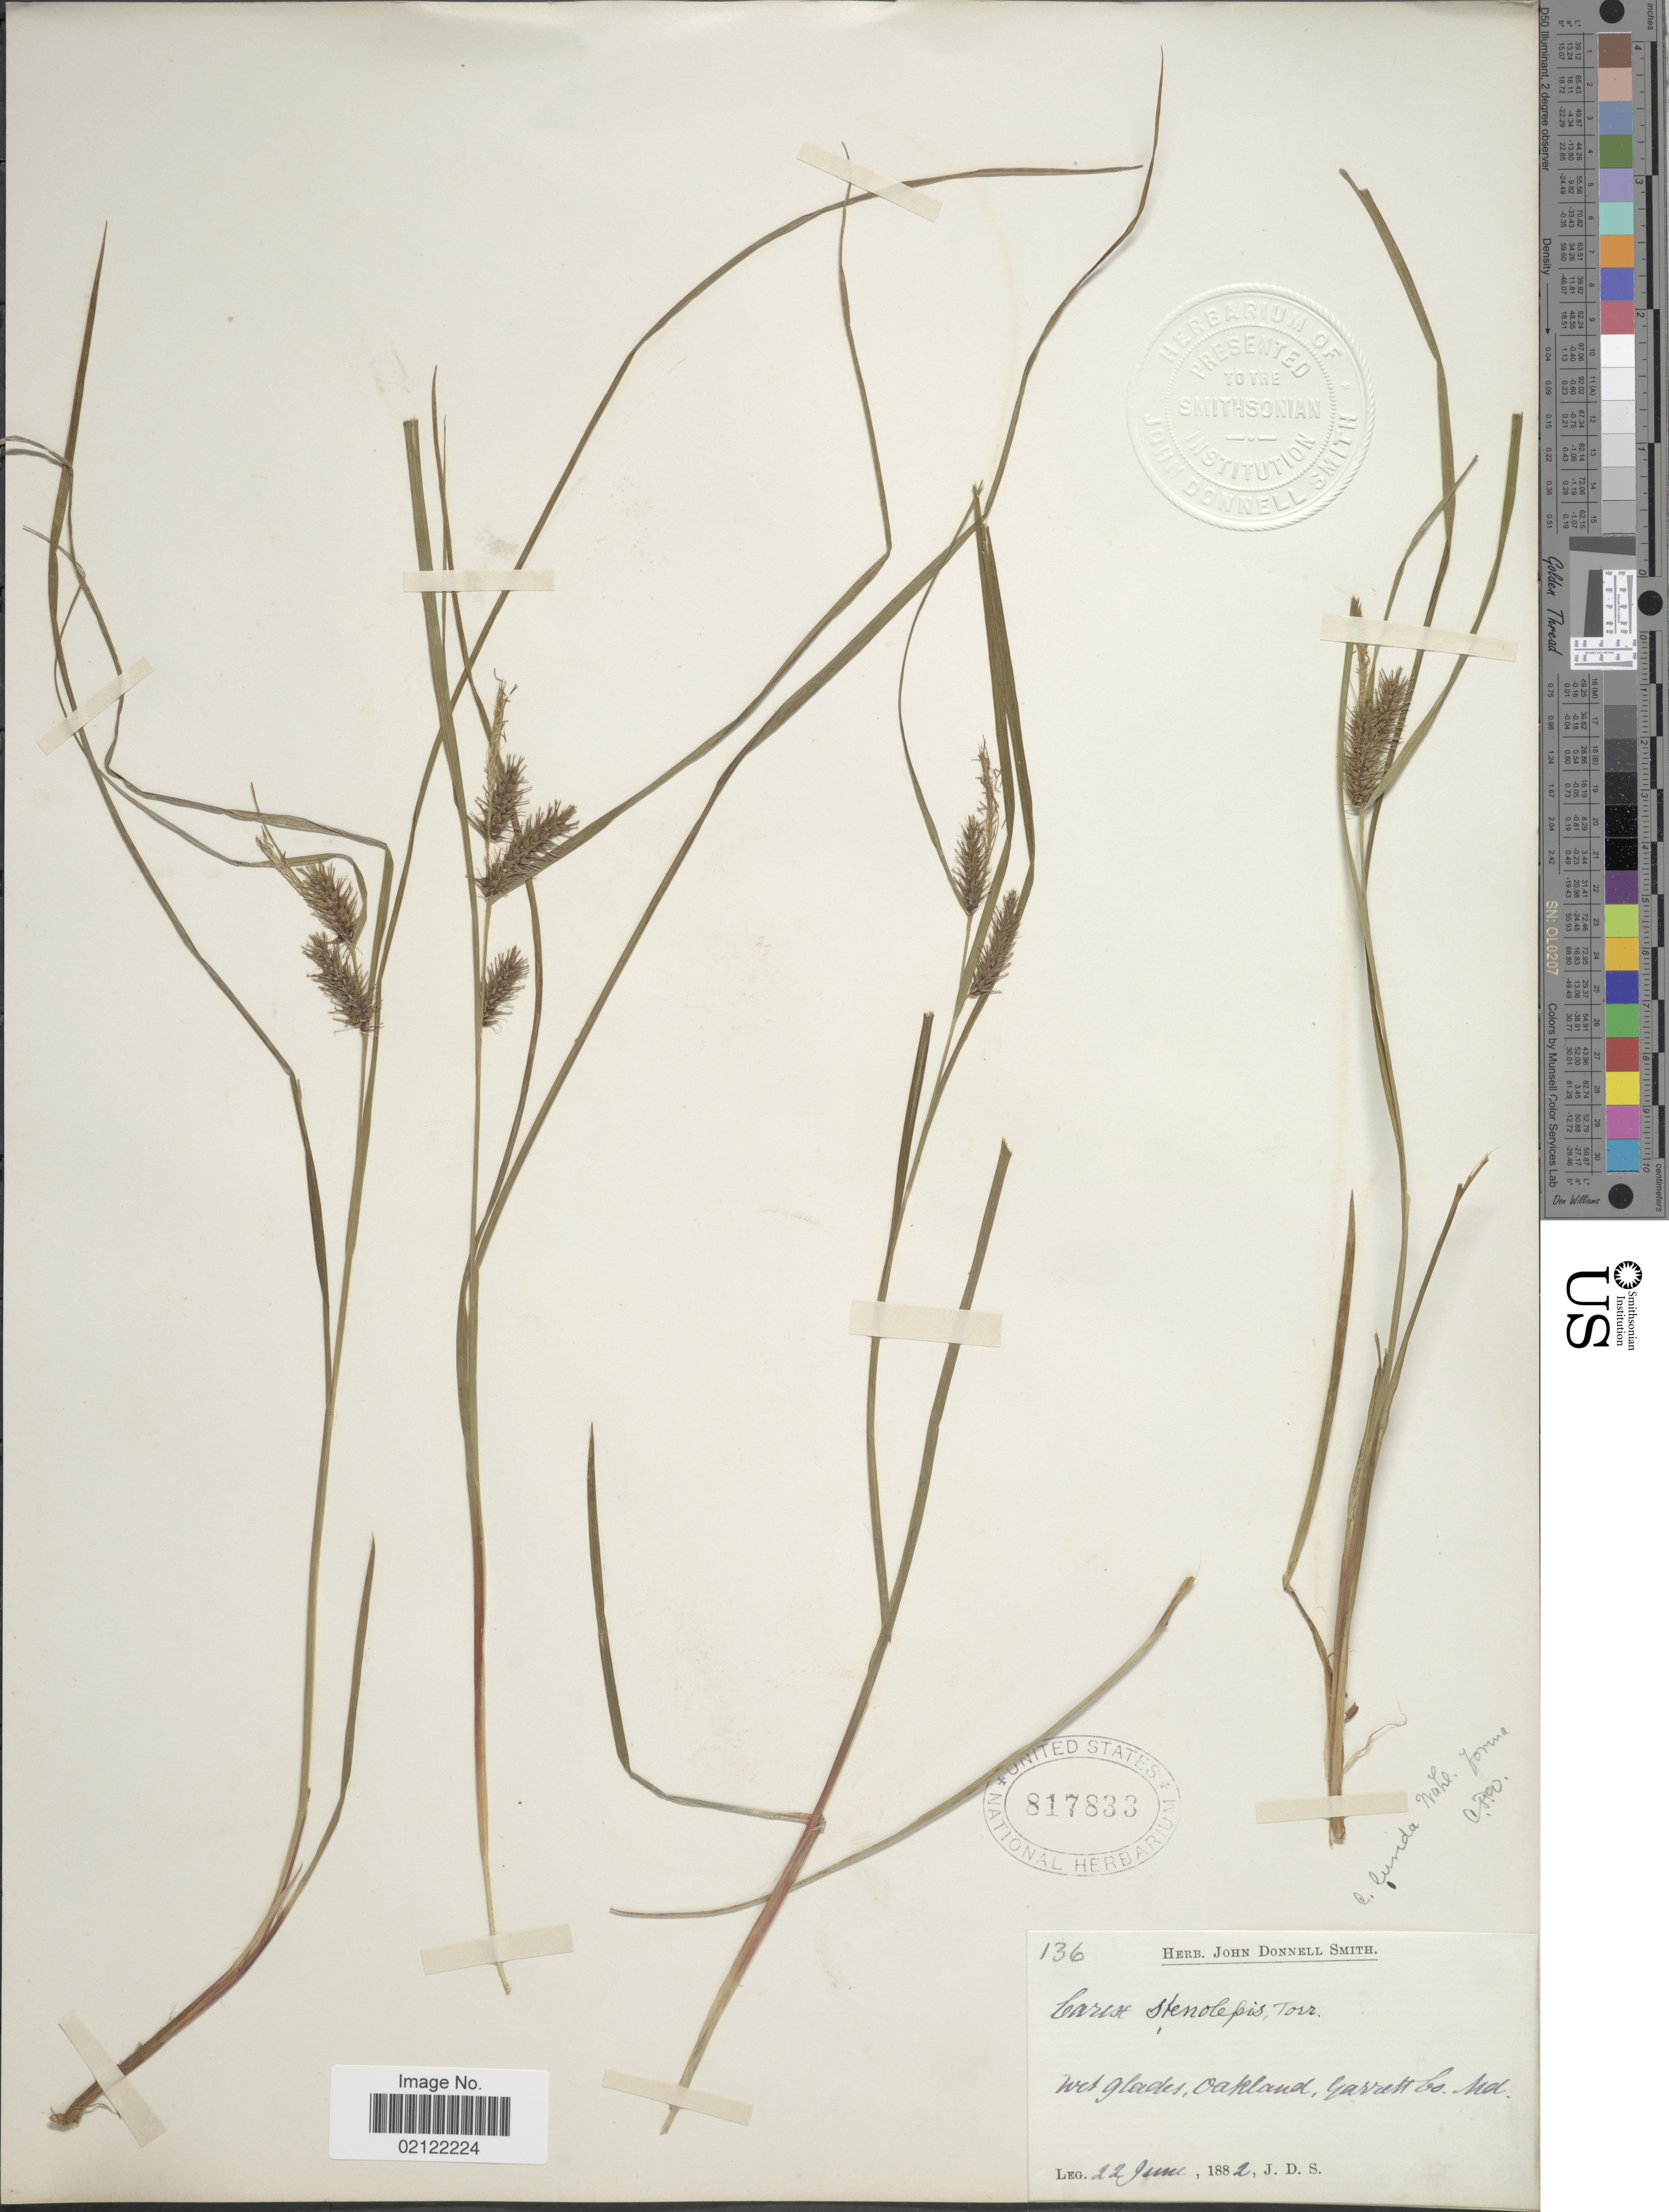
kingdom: Plantae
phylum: Tracheophyta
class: Liliopsida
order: Poales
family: Cyperaceae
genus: Carex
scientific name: Carex lurida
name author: Wahlenb.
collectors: J. Donnell Smith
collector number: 136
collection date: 1882-06-22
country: United States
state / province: Maryland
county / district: Garrett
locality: Wet glades, Oakland, Garrett Co., Md.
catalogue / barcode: US 817833